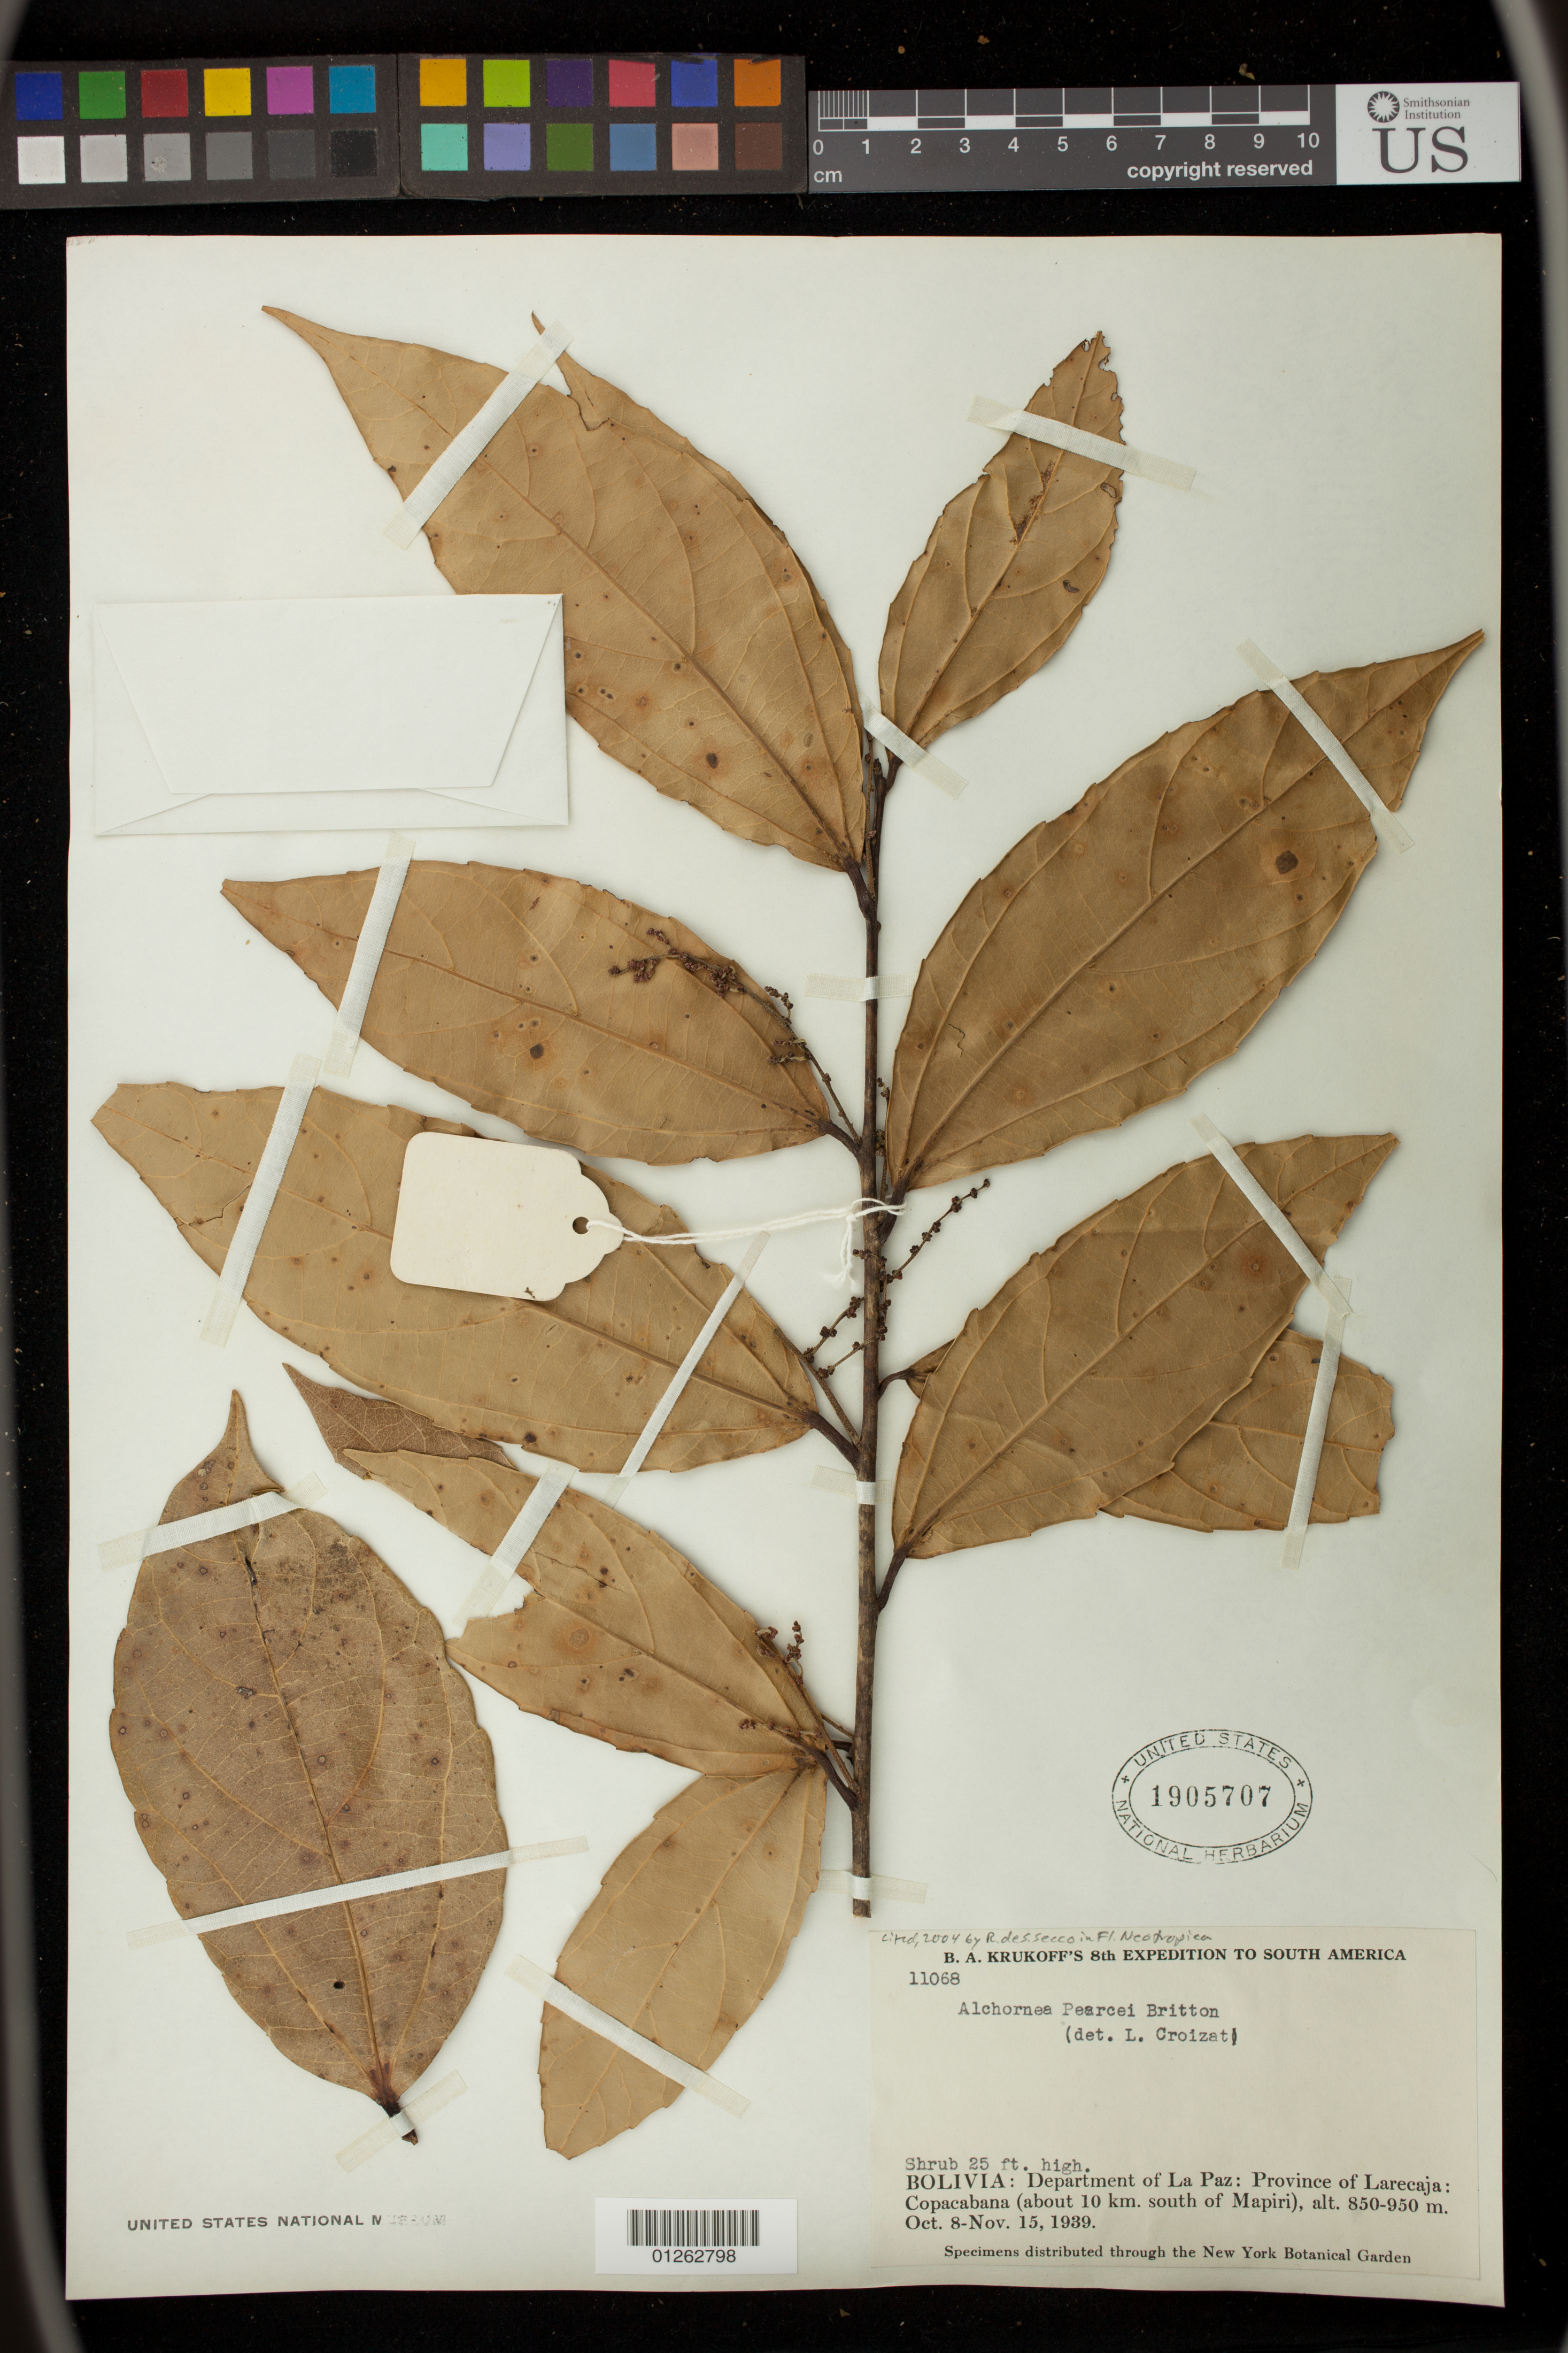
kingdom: Plantae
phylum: Tracheophyta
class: Magnoliopsida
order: Malpighiales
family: Euphorbiaceae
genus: Alchornea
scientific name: Alchornea davidii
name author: Franch.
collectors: B. A. Krukoff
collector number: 11068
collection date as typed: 08 Oct 1939 to 15 Nov 1939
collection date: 1939-10-08/1939-11-15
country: Bolivia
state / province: La Paz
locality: Department of La Paz: Province of Larecaja: Copacabana (about 10 km. south of Mapiri)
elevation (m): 850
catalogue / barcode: US 1905707